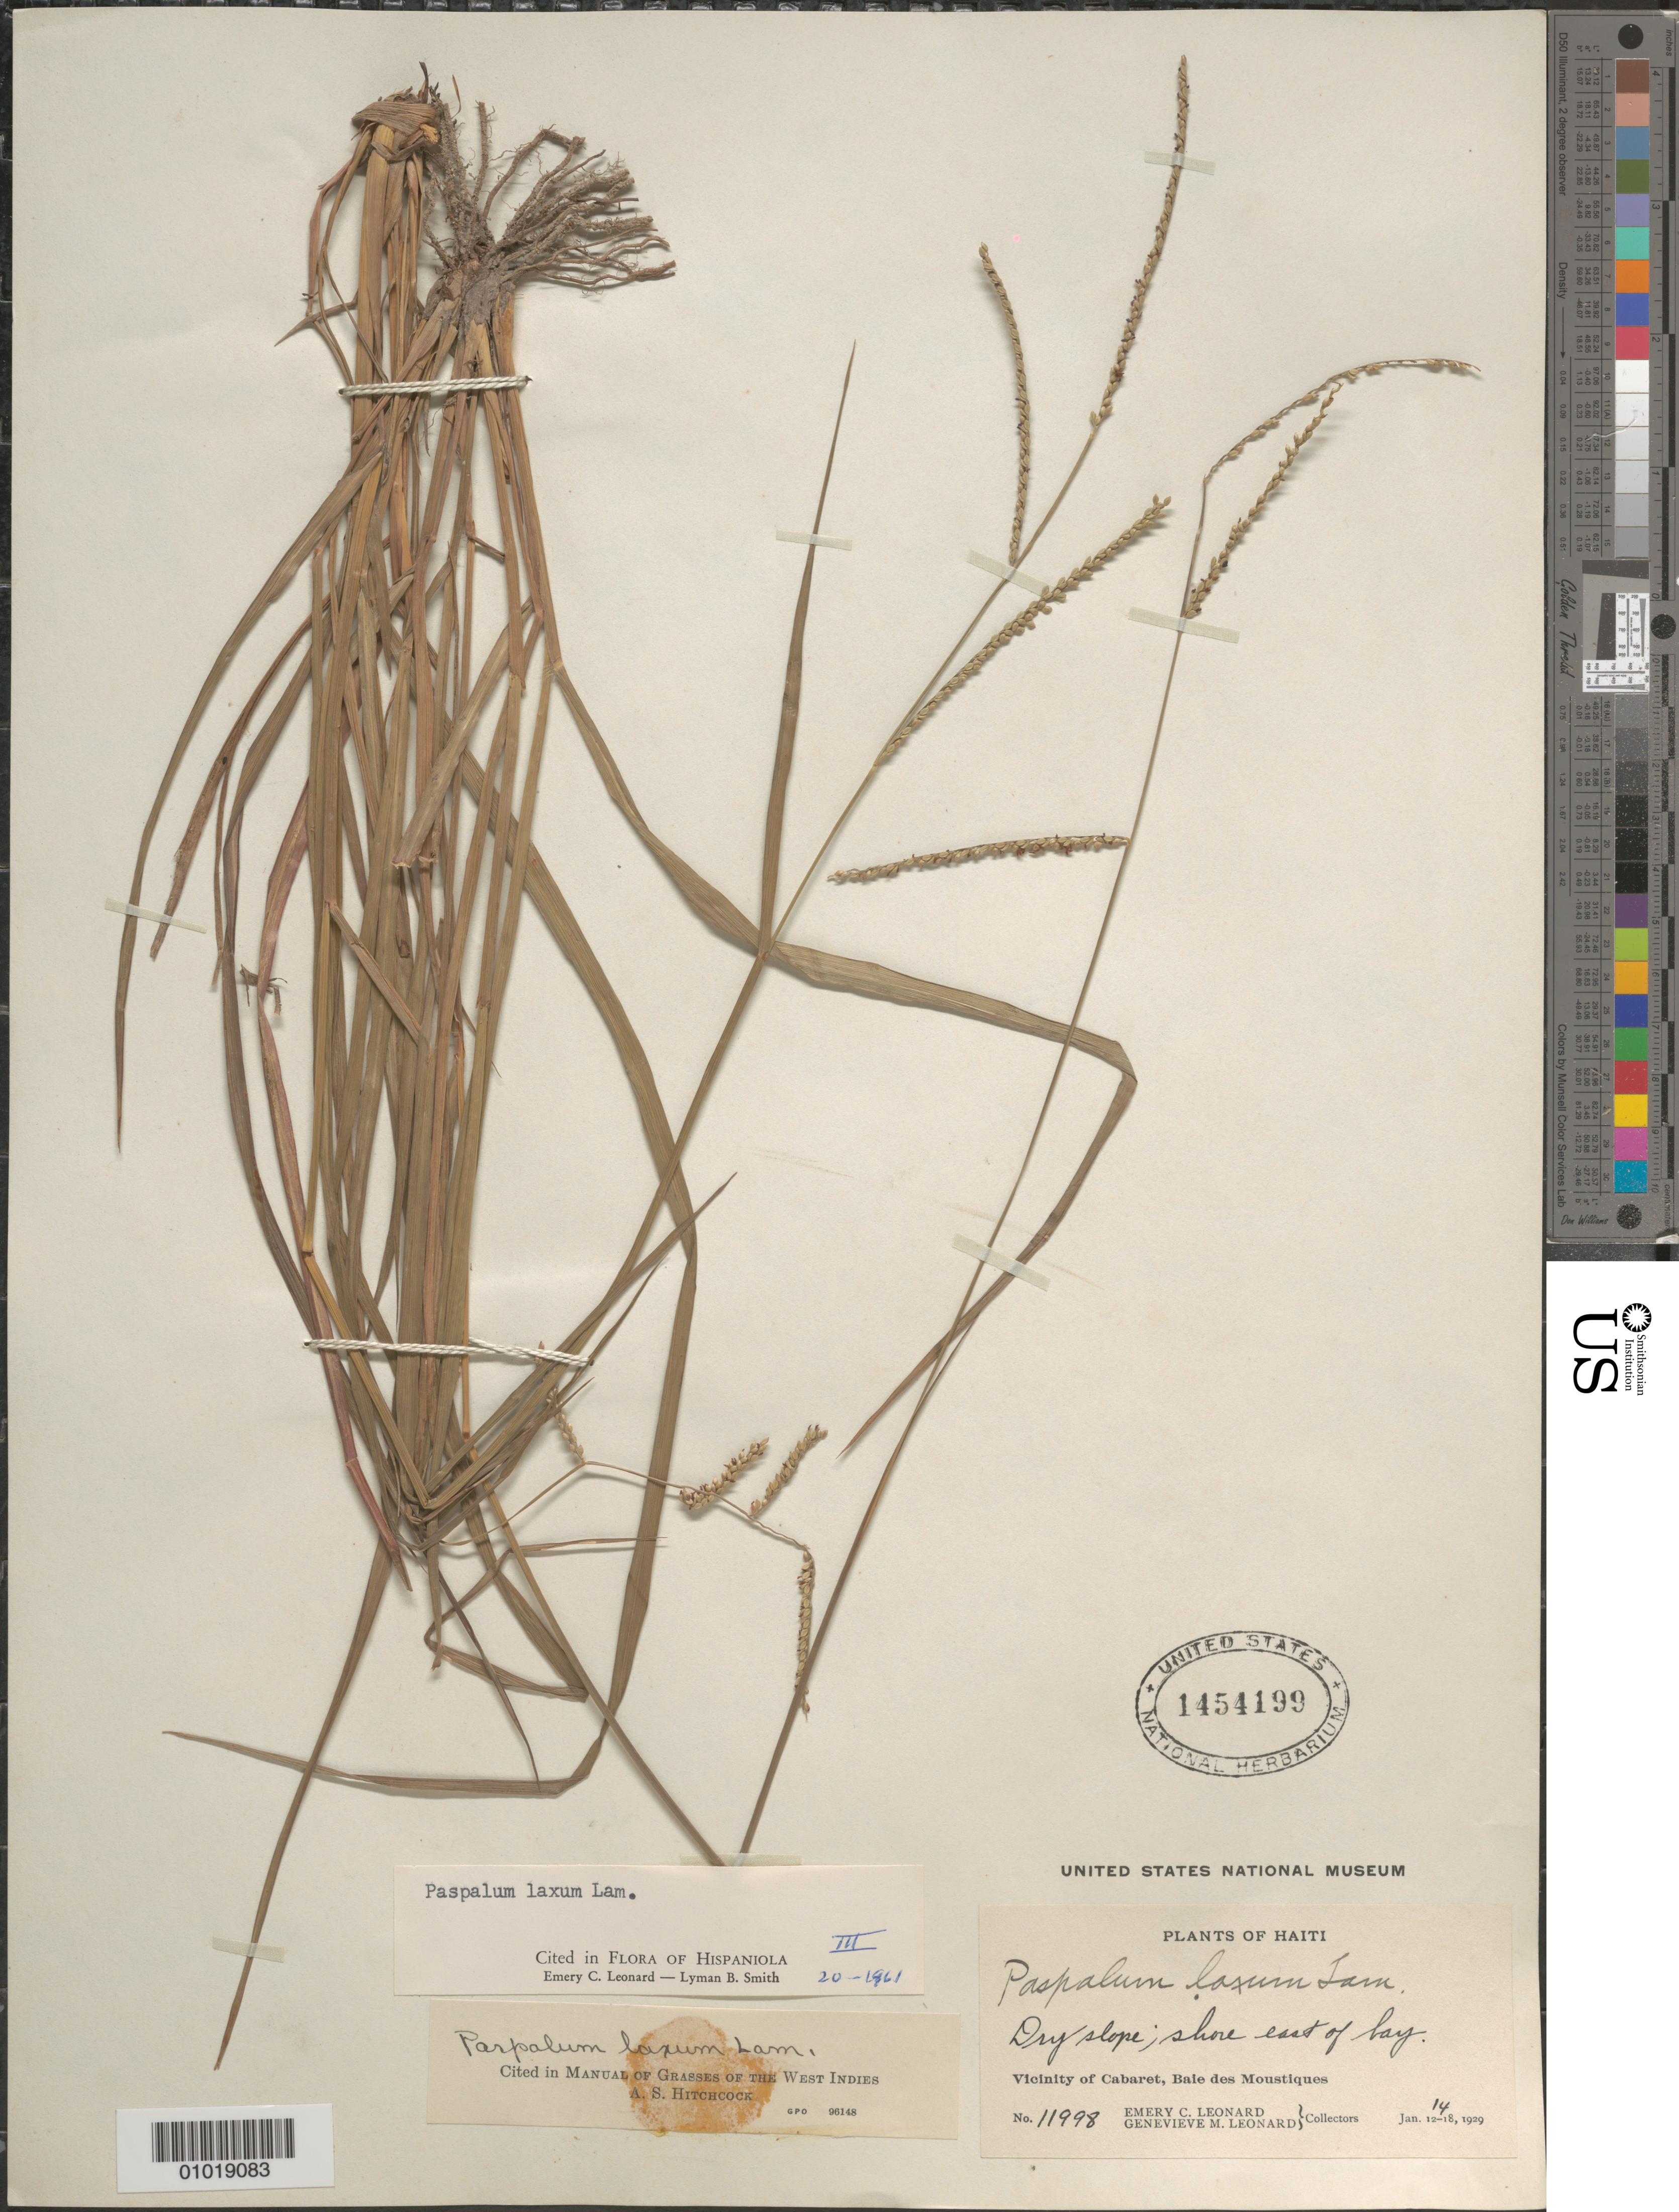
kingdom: Plantae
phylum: Tracheophyta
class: Liliopsida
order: Poales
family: Poaceae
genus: Paspalum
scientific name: Paspalum laxum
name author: Lam.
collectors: E. C. Leonard & G. M. Leonard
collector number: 11998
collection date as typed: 14 Jan 1929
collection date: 1929-01-14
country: Haiti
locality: Vicinity of Cabaret, Bale des Moustiques, shore E of bay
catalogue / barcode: US 1454199